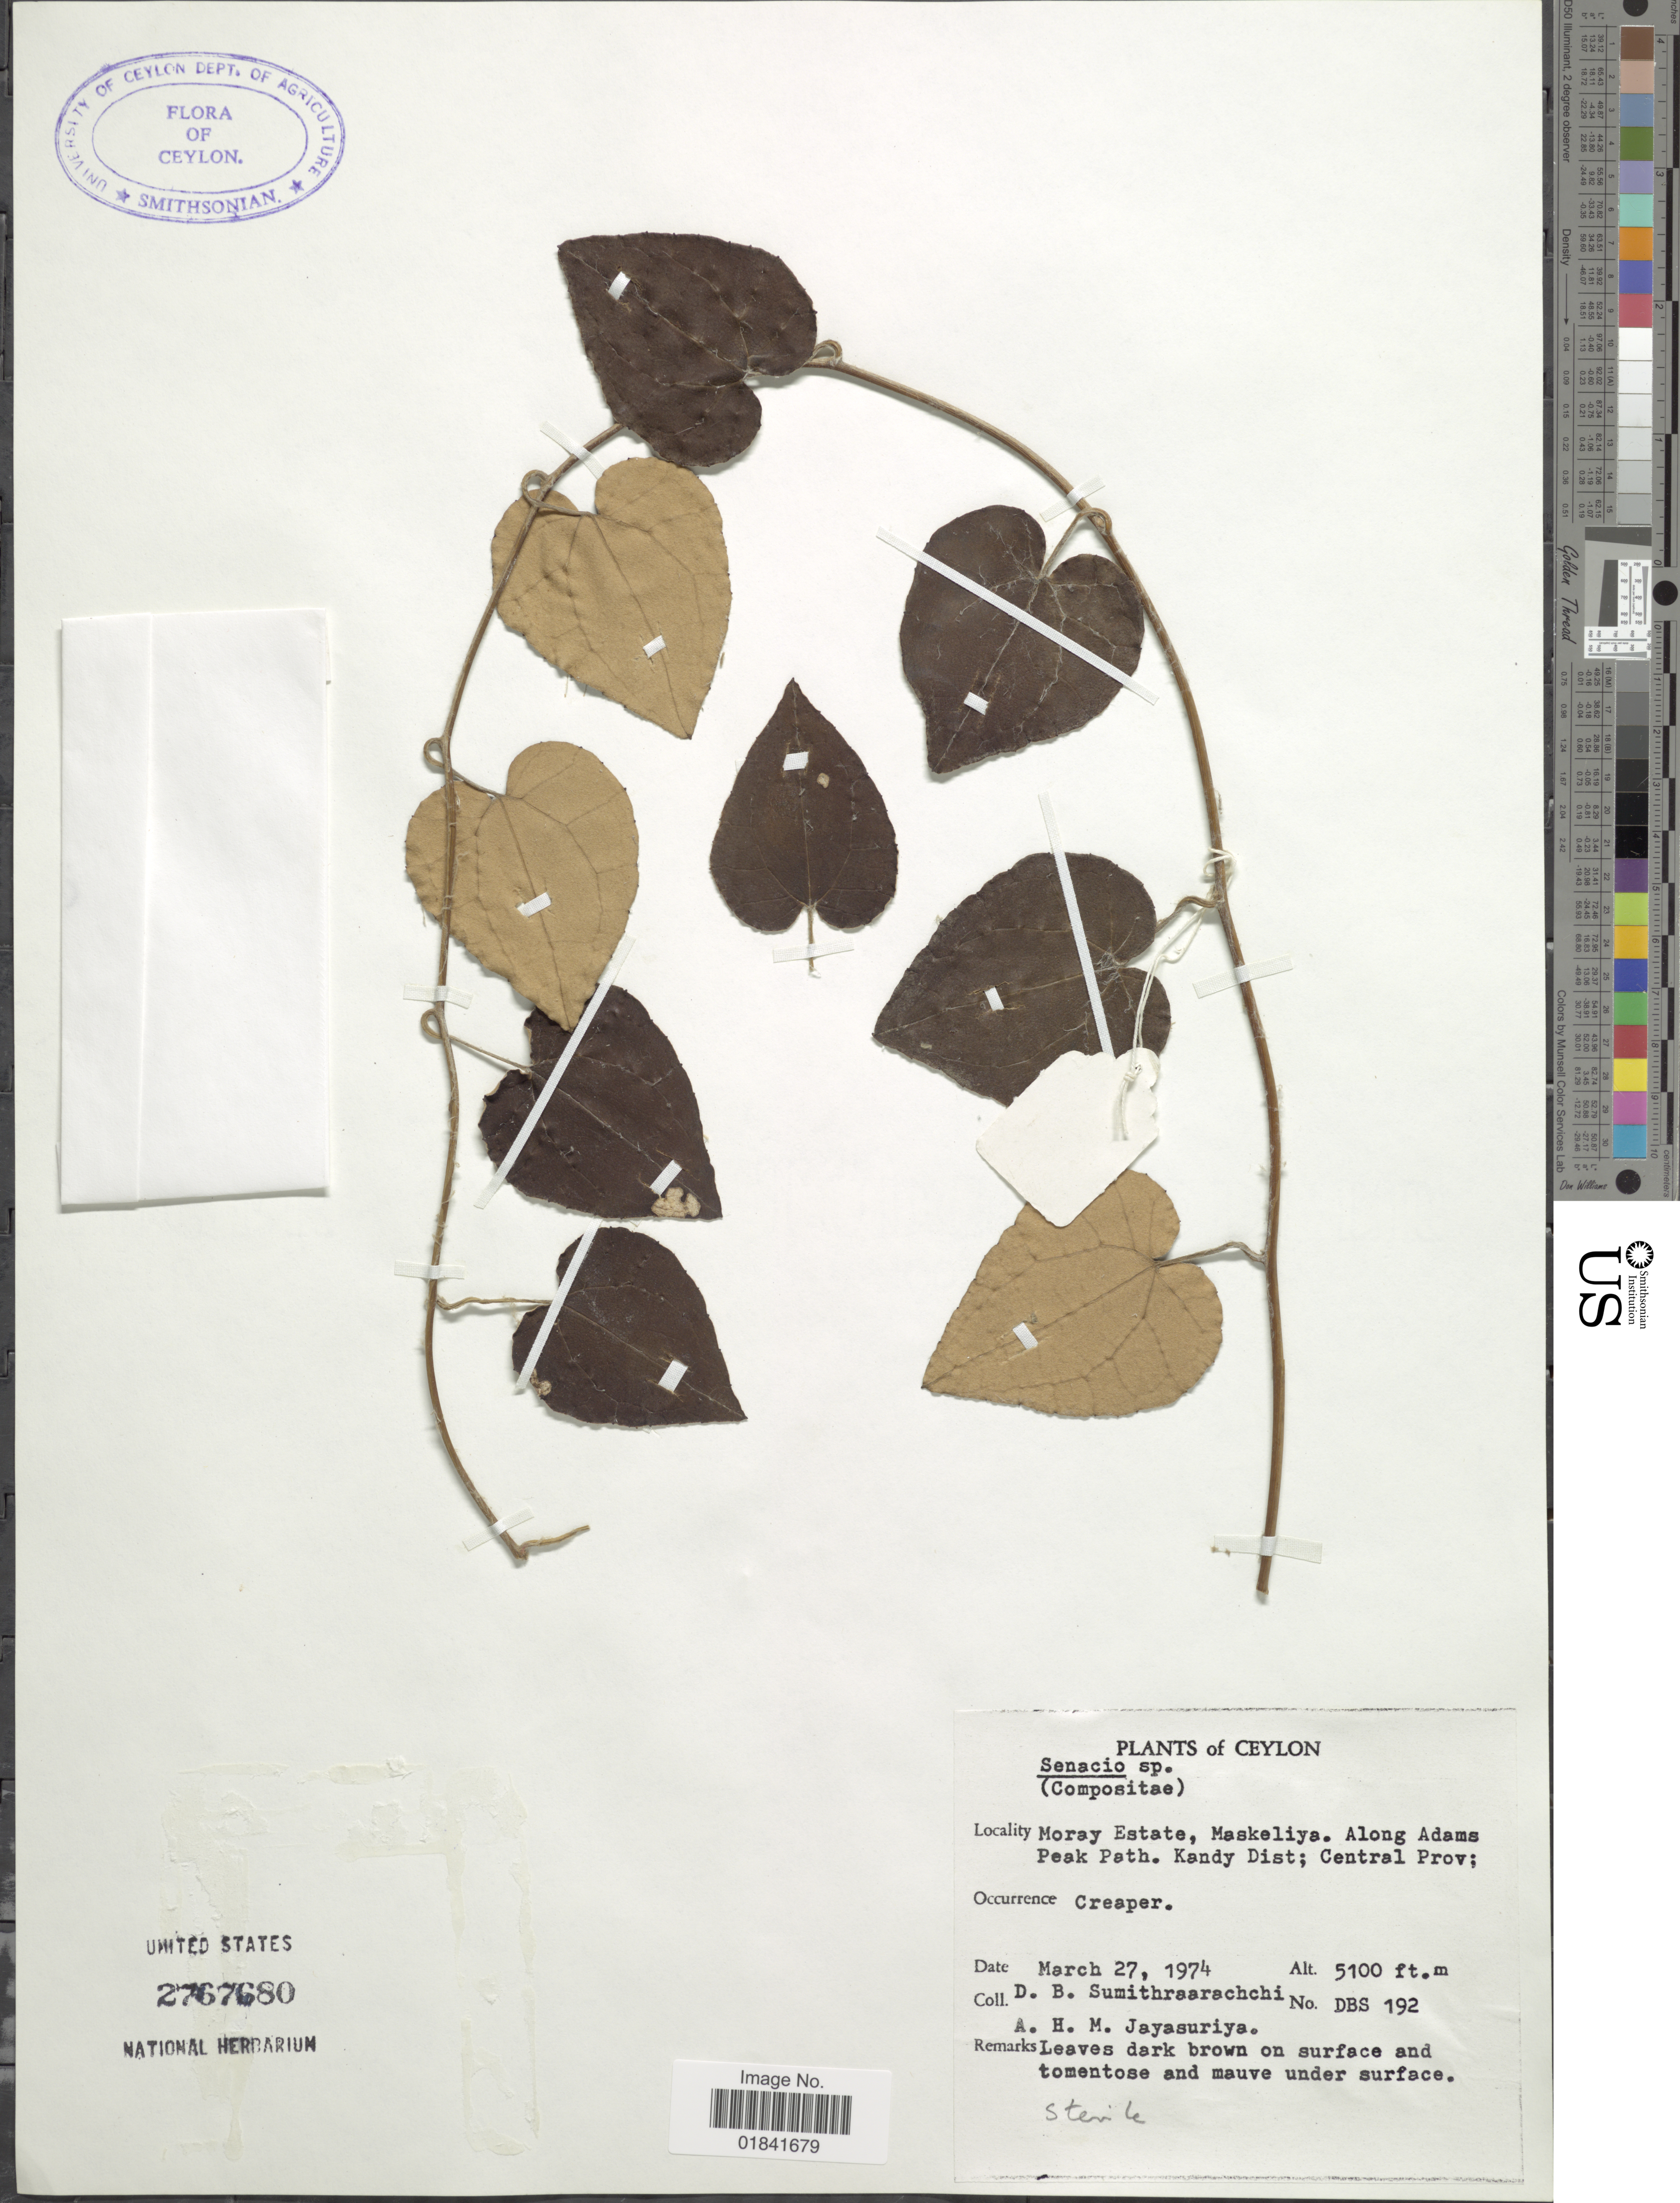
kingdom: Plantae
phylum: Tracheophyta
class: Magnoliopsida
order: Asterales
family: Asteraceae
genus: Senecio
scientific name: Senecio sp.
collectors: D. B. Sumithraarachchi & A. H. Jayasuriya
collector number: DBS192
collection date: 1974-03-27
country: Sri Lanka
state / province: Central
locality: Ceylon, Moray Estate, Maskeliya. Along Adams Peak Path. Kandy Dist.; Central Prov.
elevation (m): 1554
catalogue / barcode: US 2767680